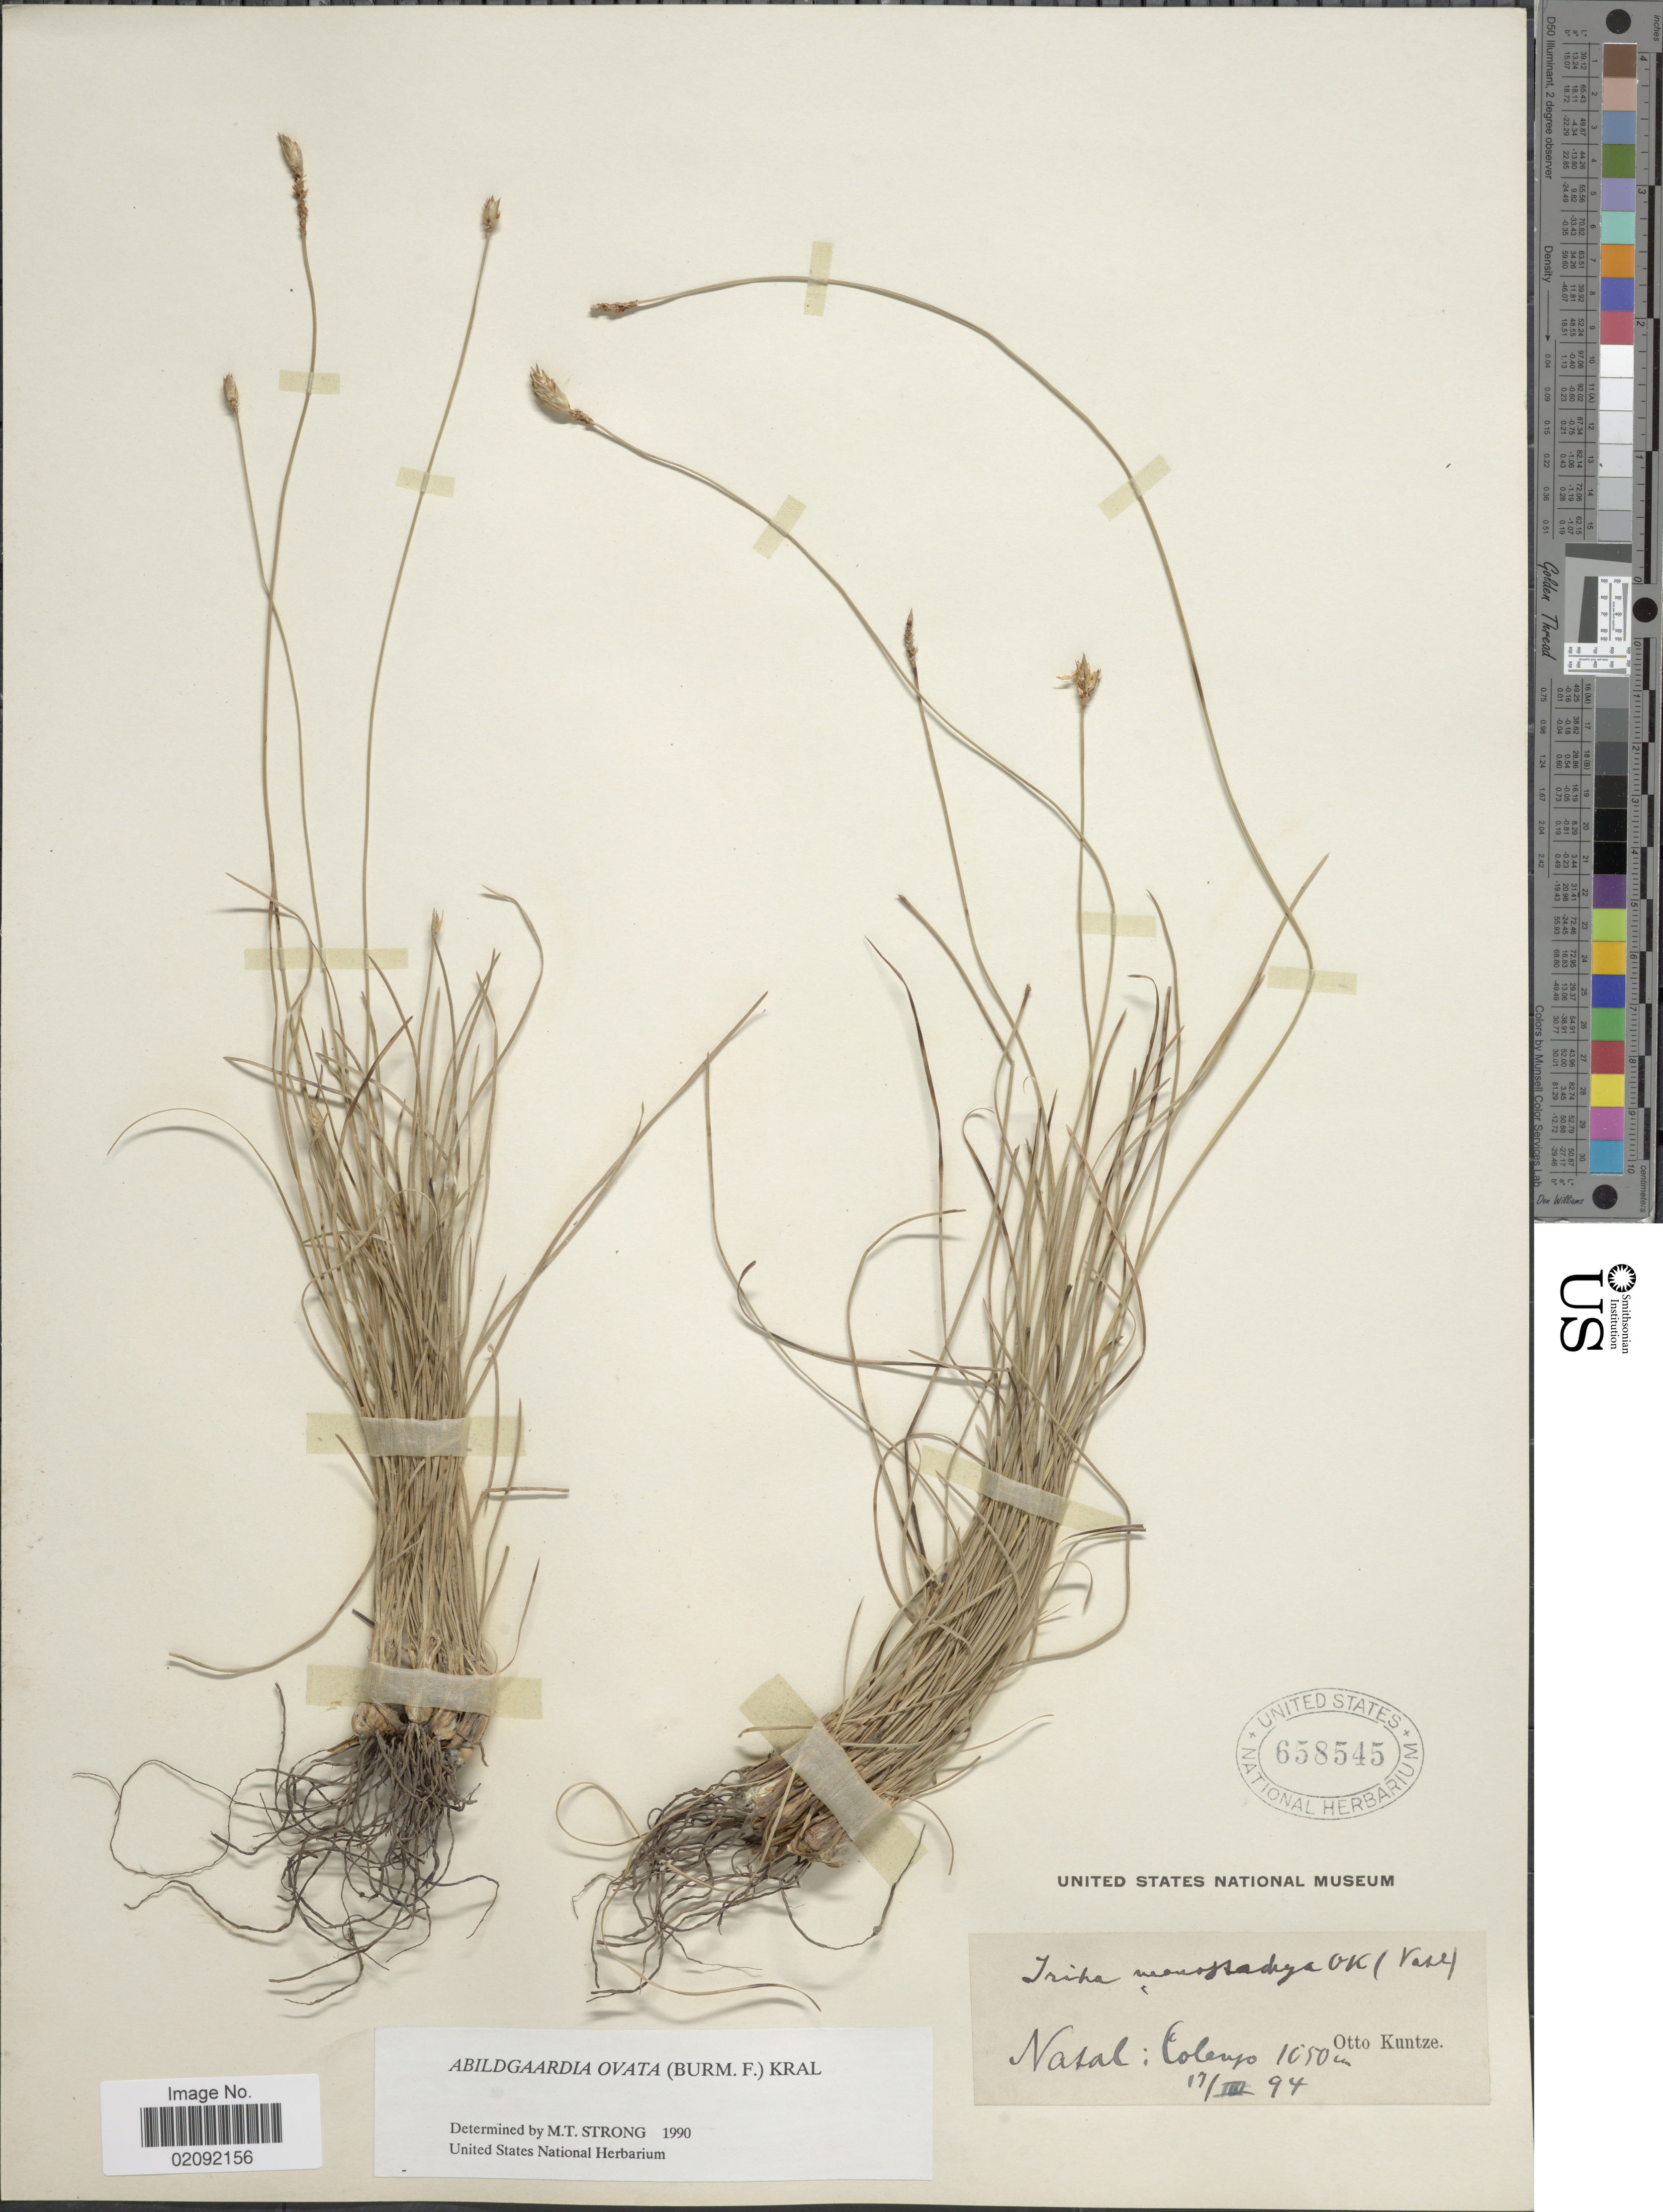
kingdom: Plantae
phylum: Tracheophyta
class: Liliopsida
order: Poales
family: Cyperaceae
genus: Abildgaardia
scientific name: Abildgaardia ovata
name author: (Burm. f.) Kral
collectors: C.E.O. Kuntze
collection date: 1894-03-17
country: South Africa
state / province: KwaZulu-Natal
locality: Natal: Colenso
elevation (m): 1050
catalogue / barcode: US 658545